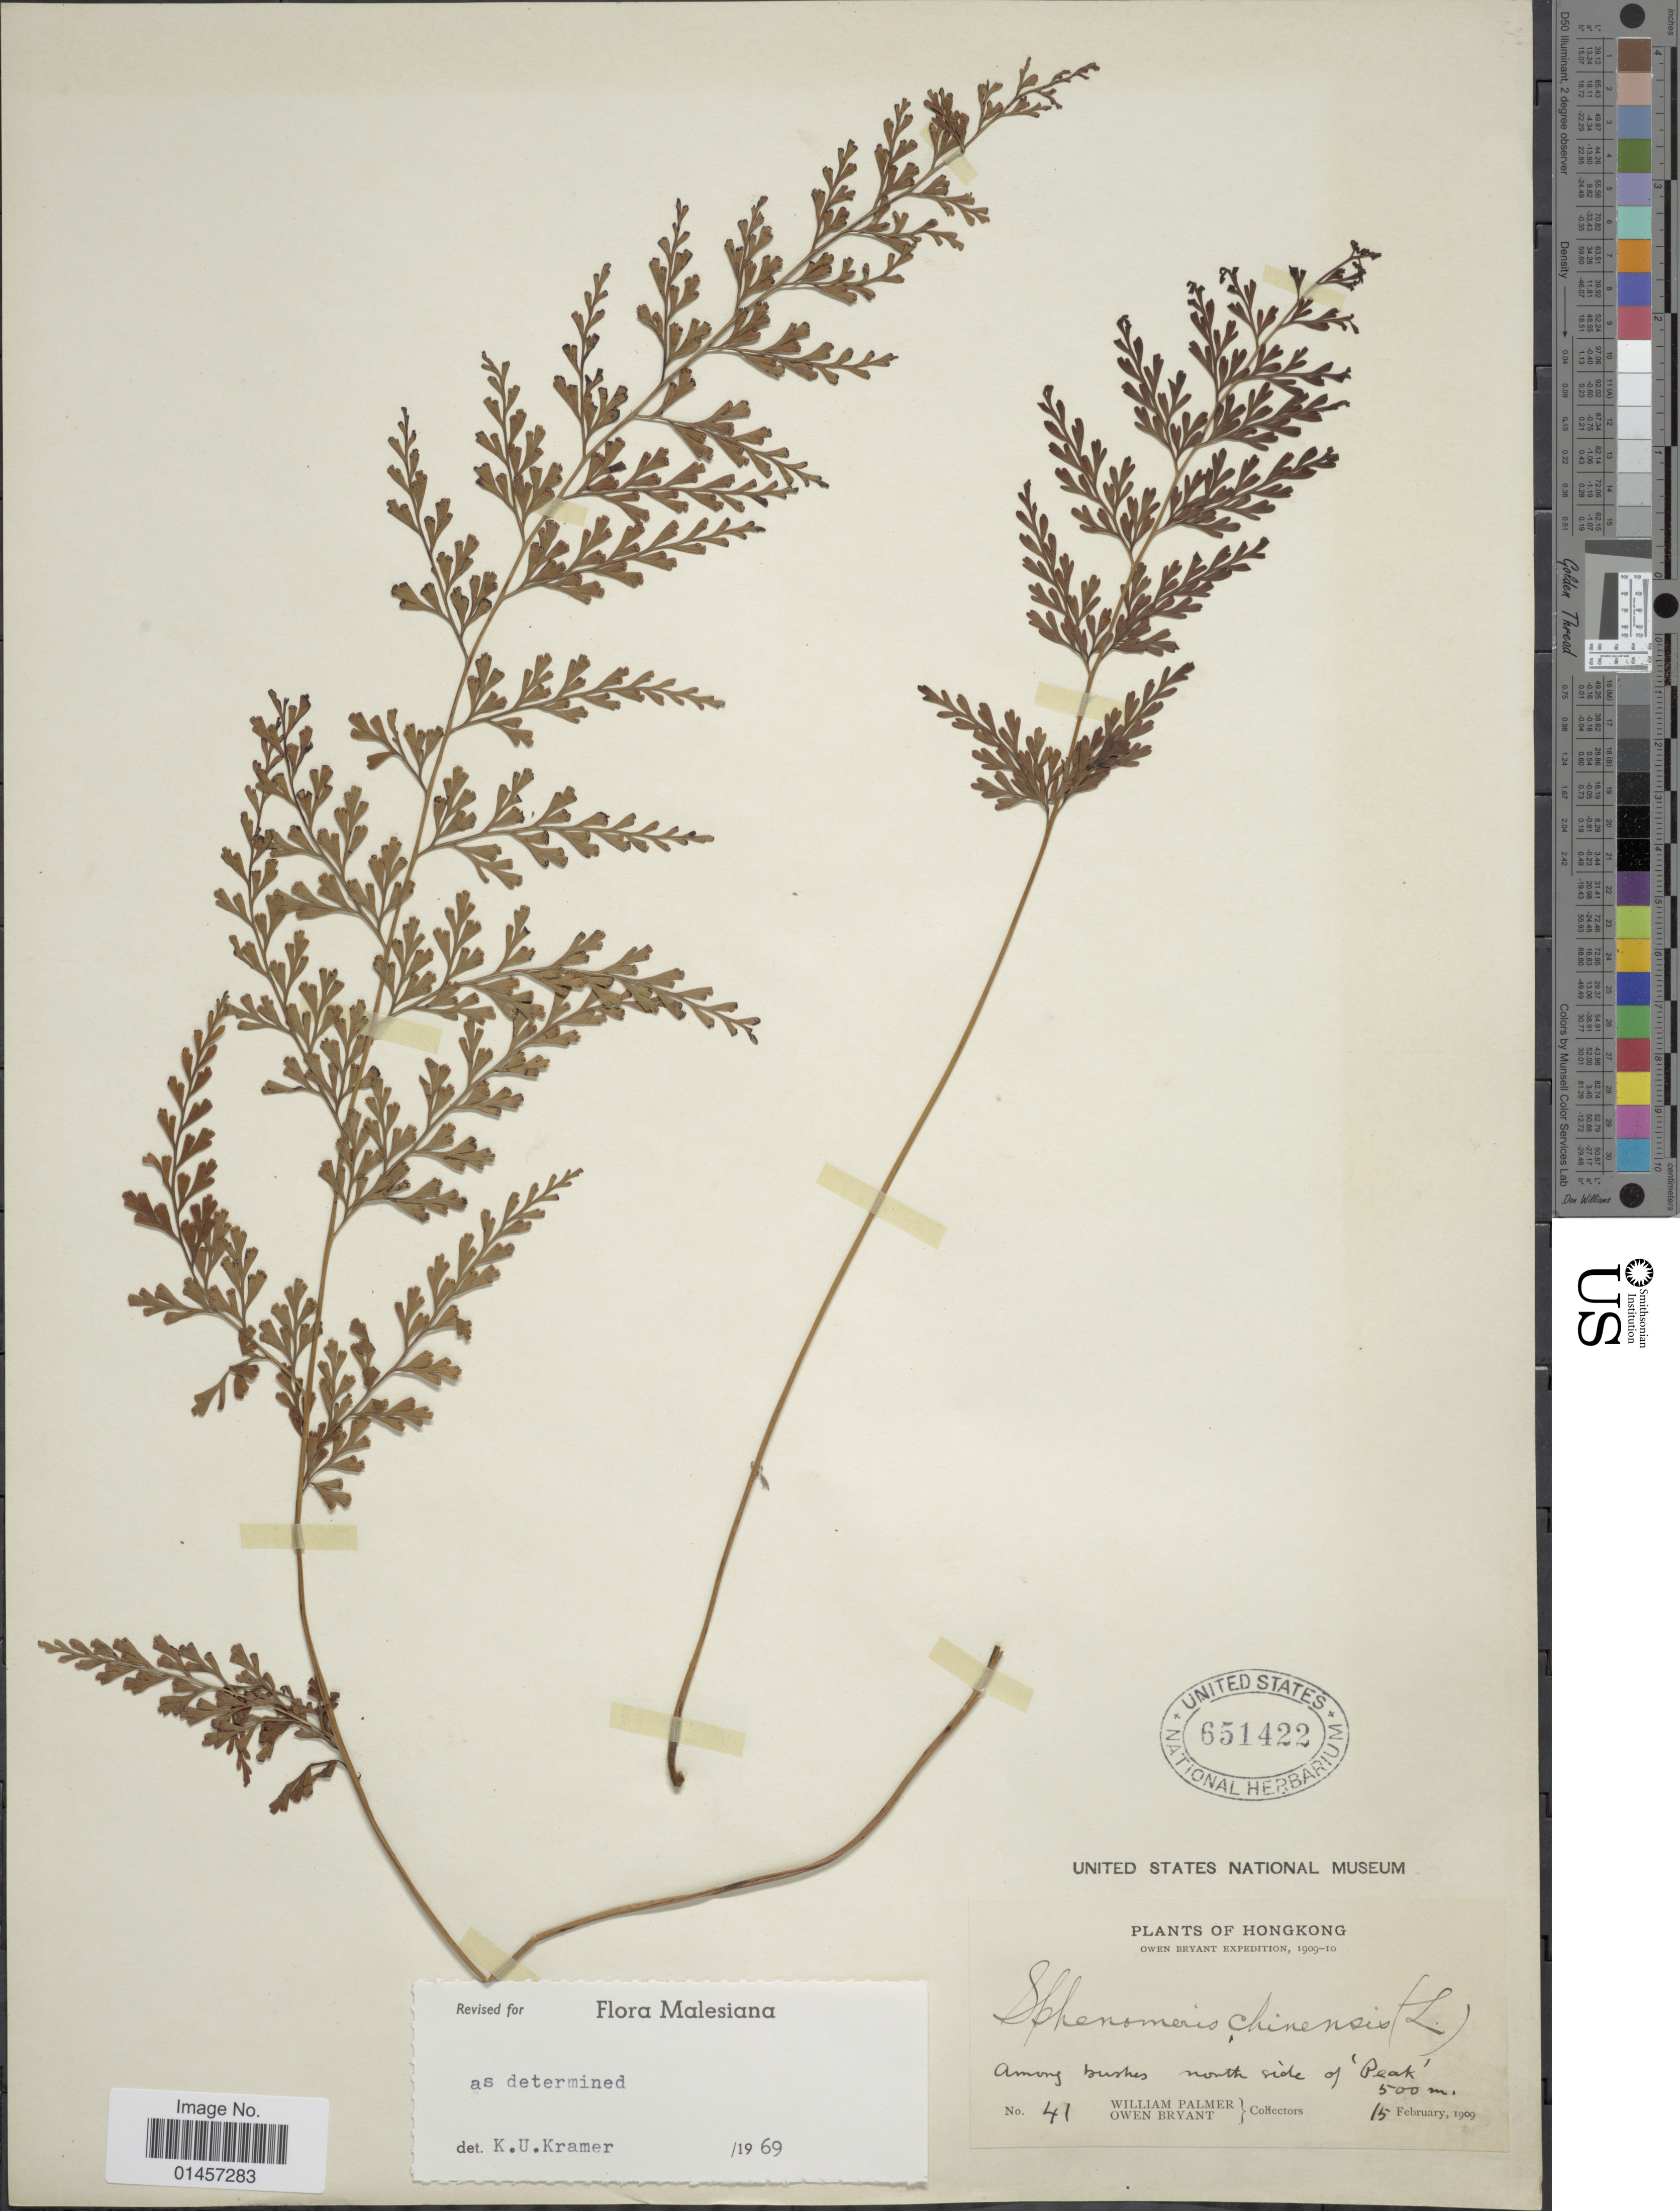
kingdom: Plantae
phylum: Tracheophyta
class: Polypodiopsida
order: Polypodiales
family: Lindsaeaceae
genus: Sphenomeris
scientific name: Sphenomeris chinensis var. chinensis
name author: (L.) Maxon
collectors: W. Palmer & O. Bryant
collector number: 41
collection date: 1909-02-15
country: China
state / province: Hong Kong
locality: Hong kong, Among bushes north side of Peak,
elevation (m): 500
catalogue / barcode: US 651422